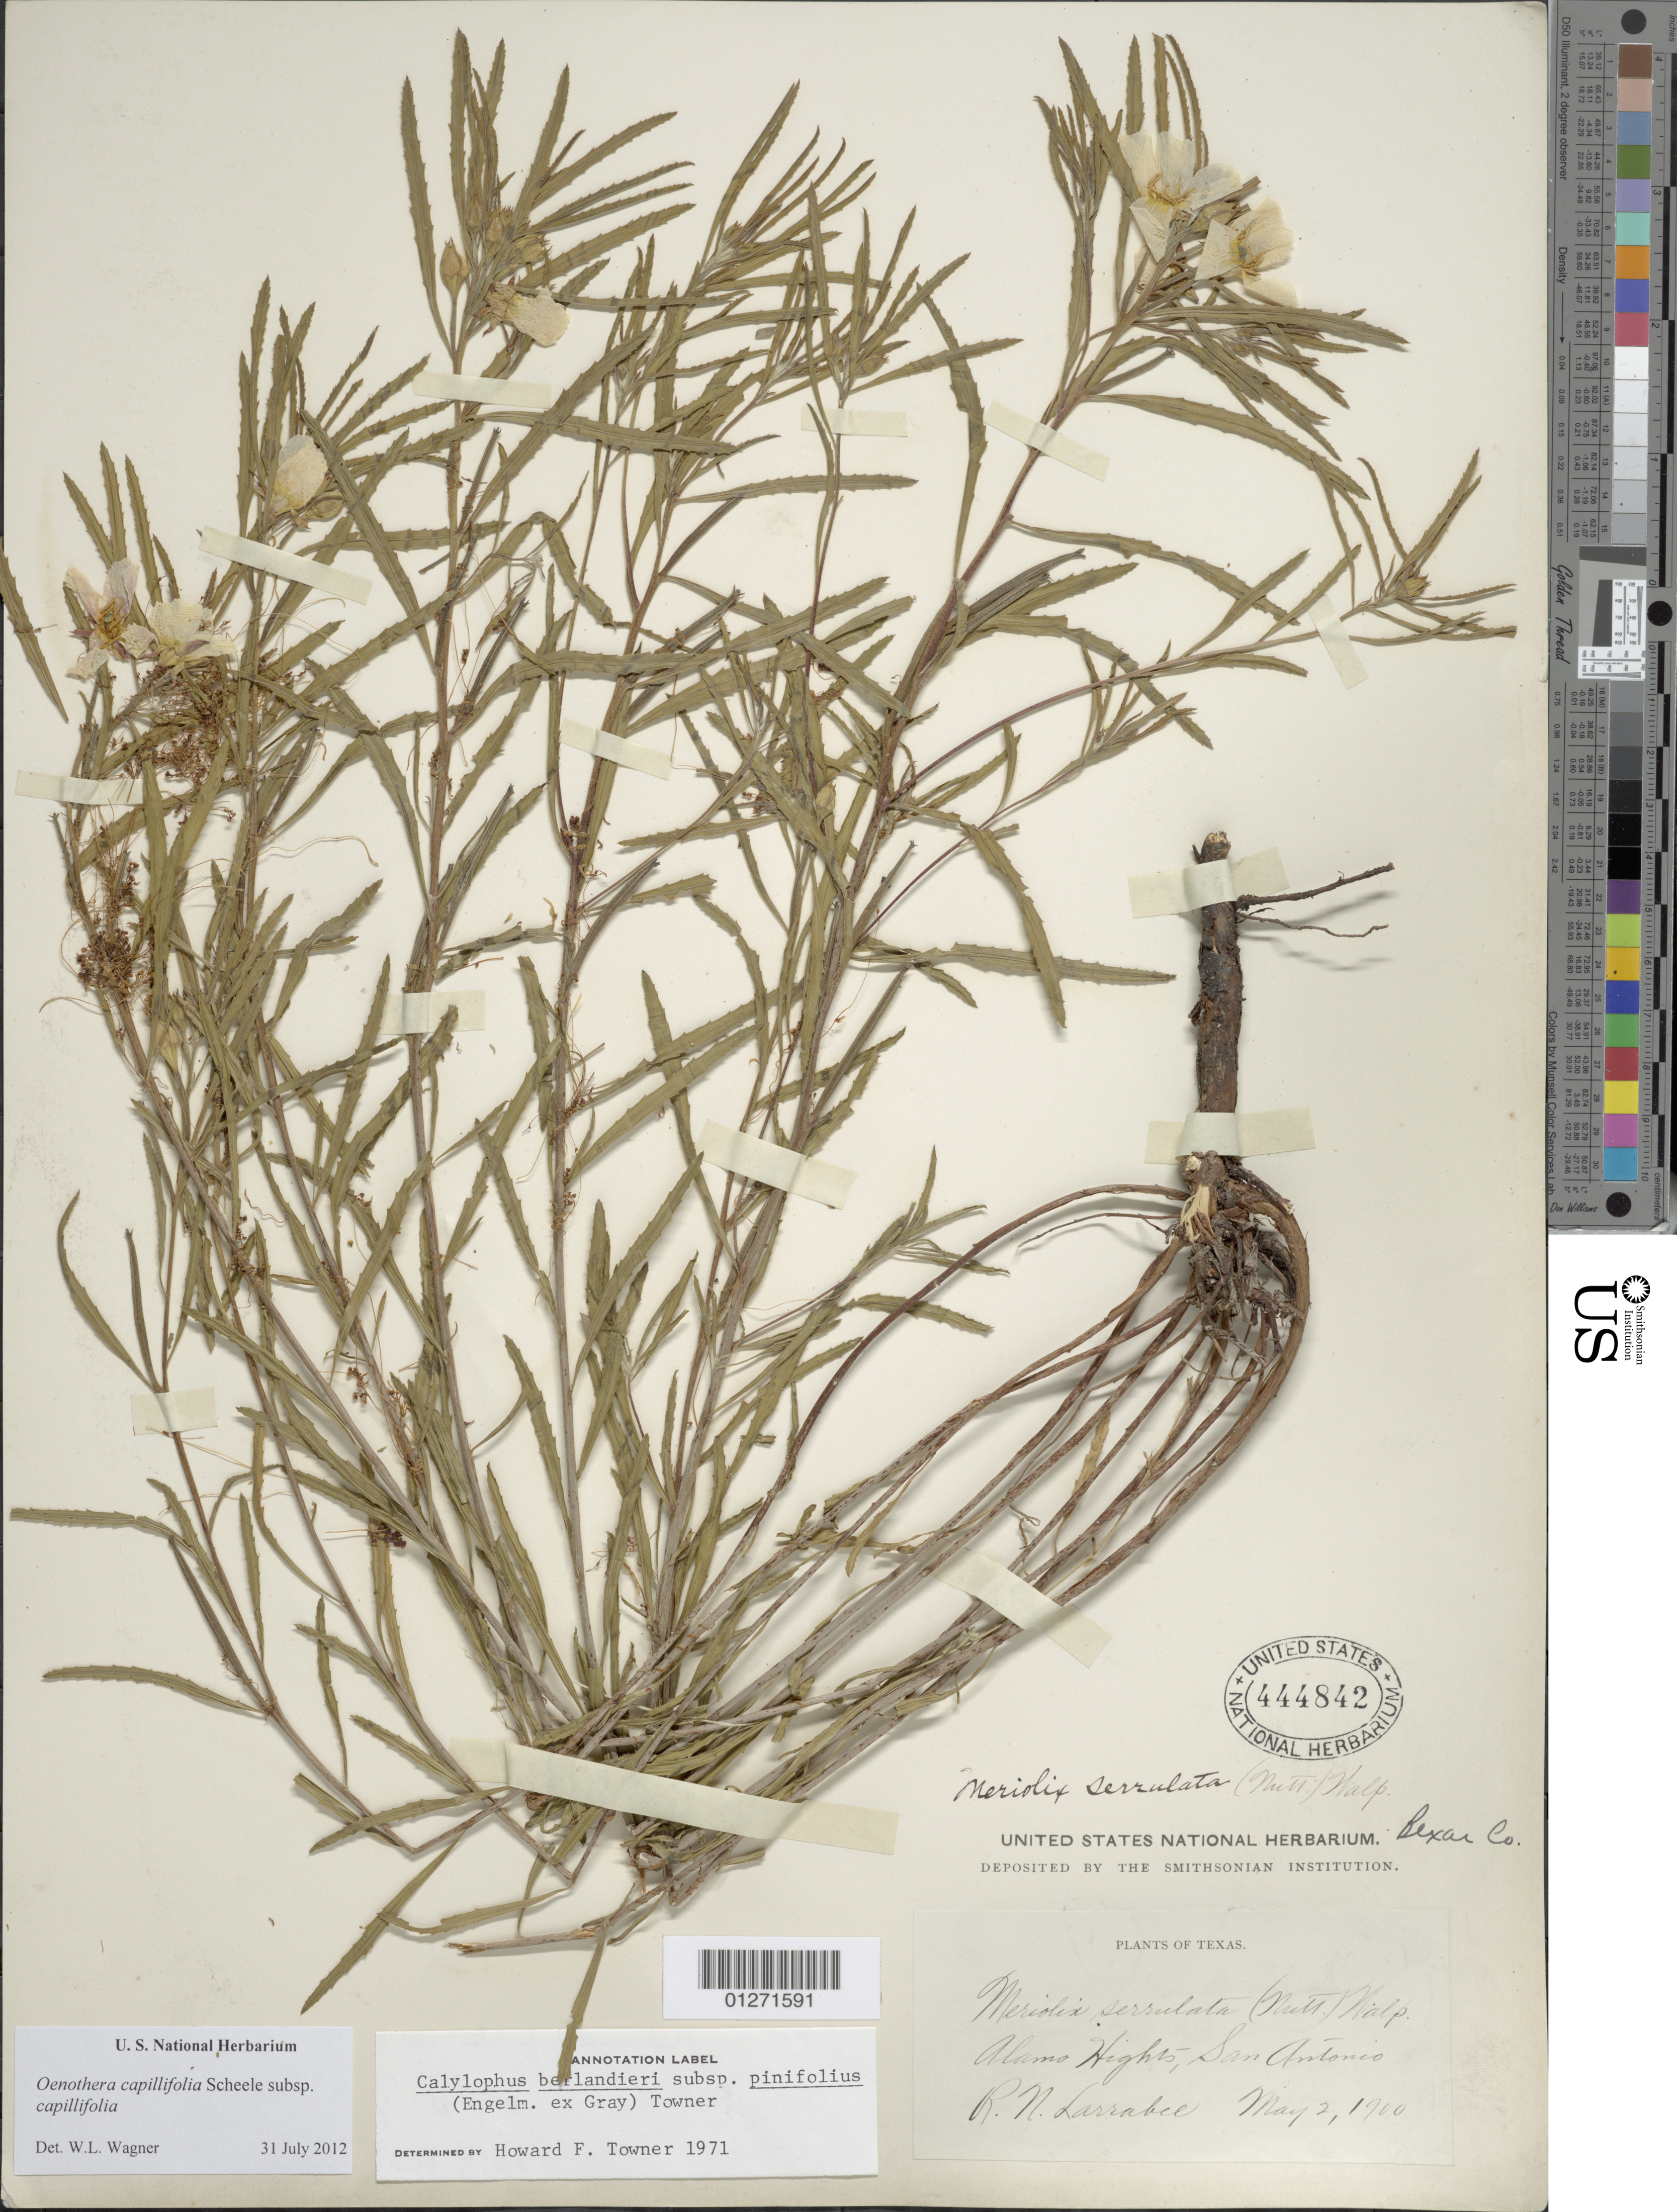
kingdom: Plantae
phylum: Tracheophyta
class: Magnoliopsida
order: Myrtales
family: Onagraceae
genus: Oenothera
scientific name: Oenothera capillifolia subsp. capillifolia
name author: Scheele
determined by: Wagner, W. L., (BOT), Smithsonian Institution - National Museum of Natural History (UNITED STATES)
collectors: R. Larrabee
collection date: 1900-05-02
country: United States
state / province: Texas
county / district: Bexar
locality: San Antonio, Alamo Heights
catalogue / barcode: US 444842